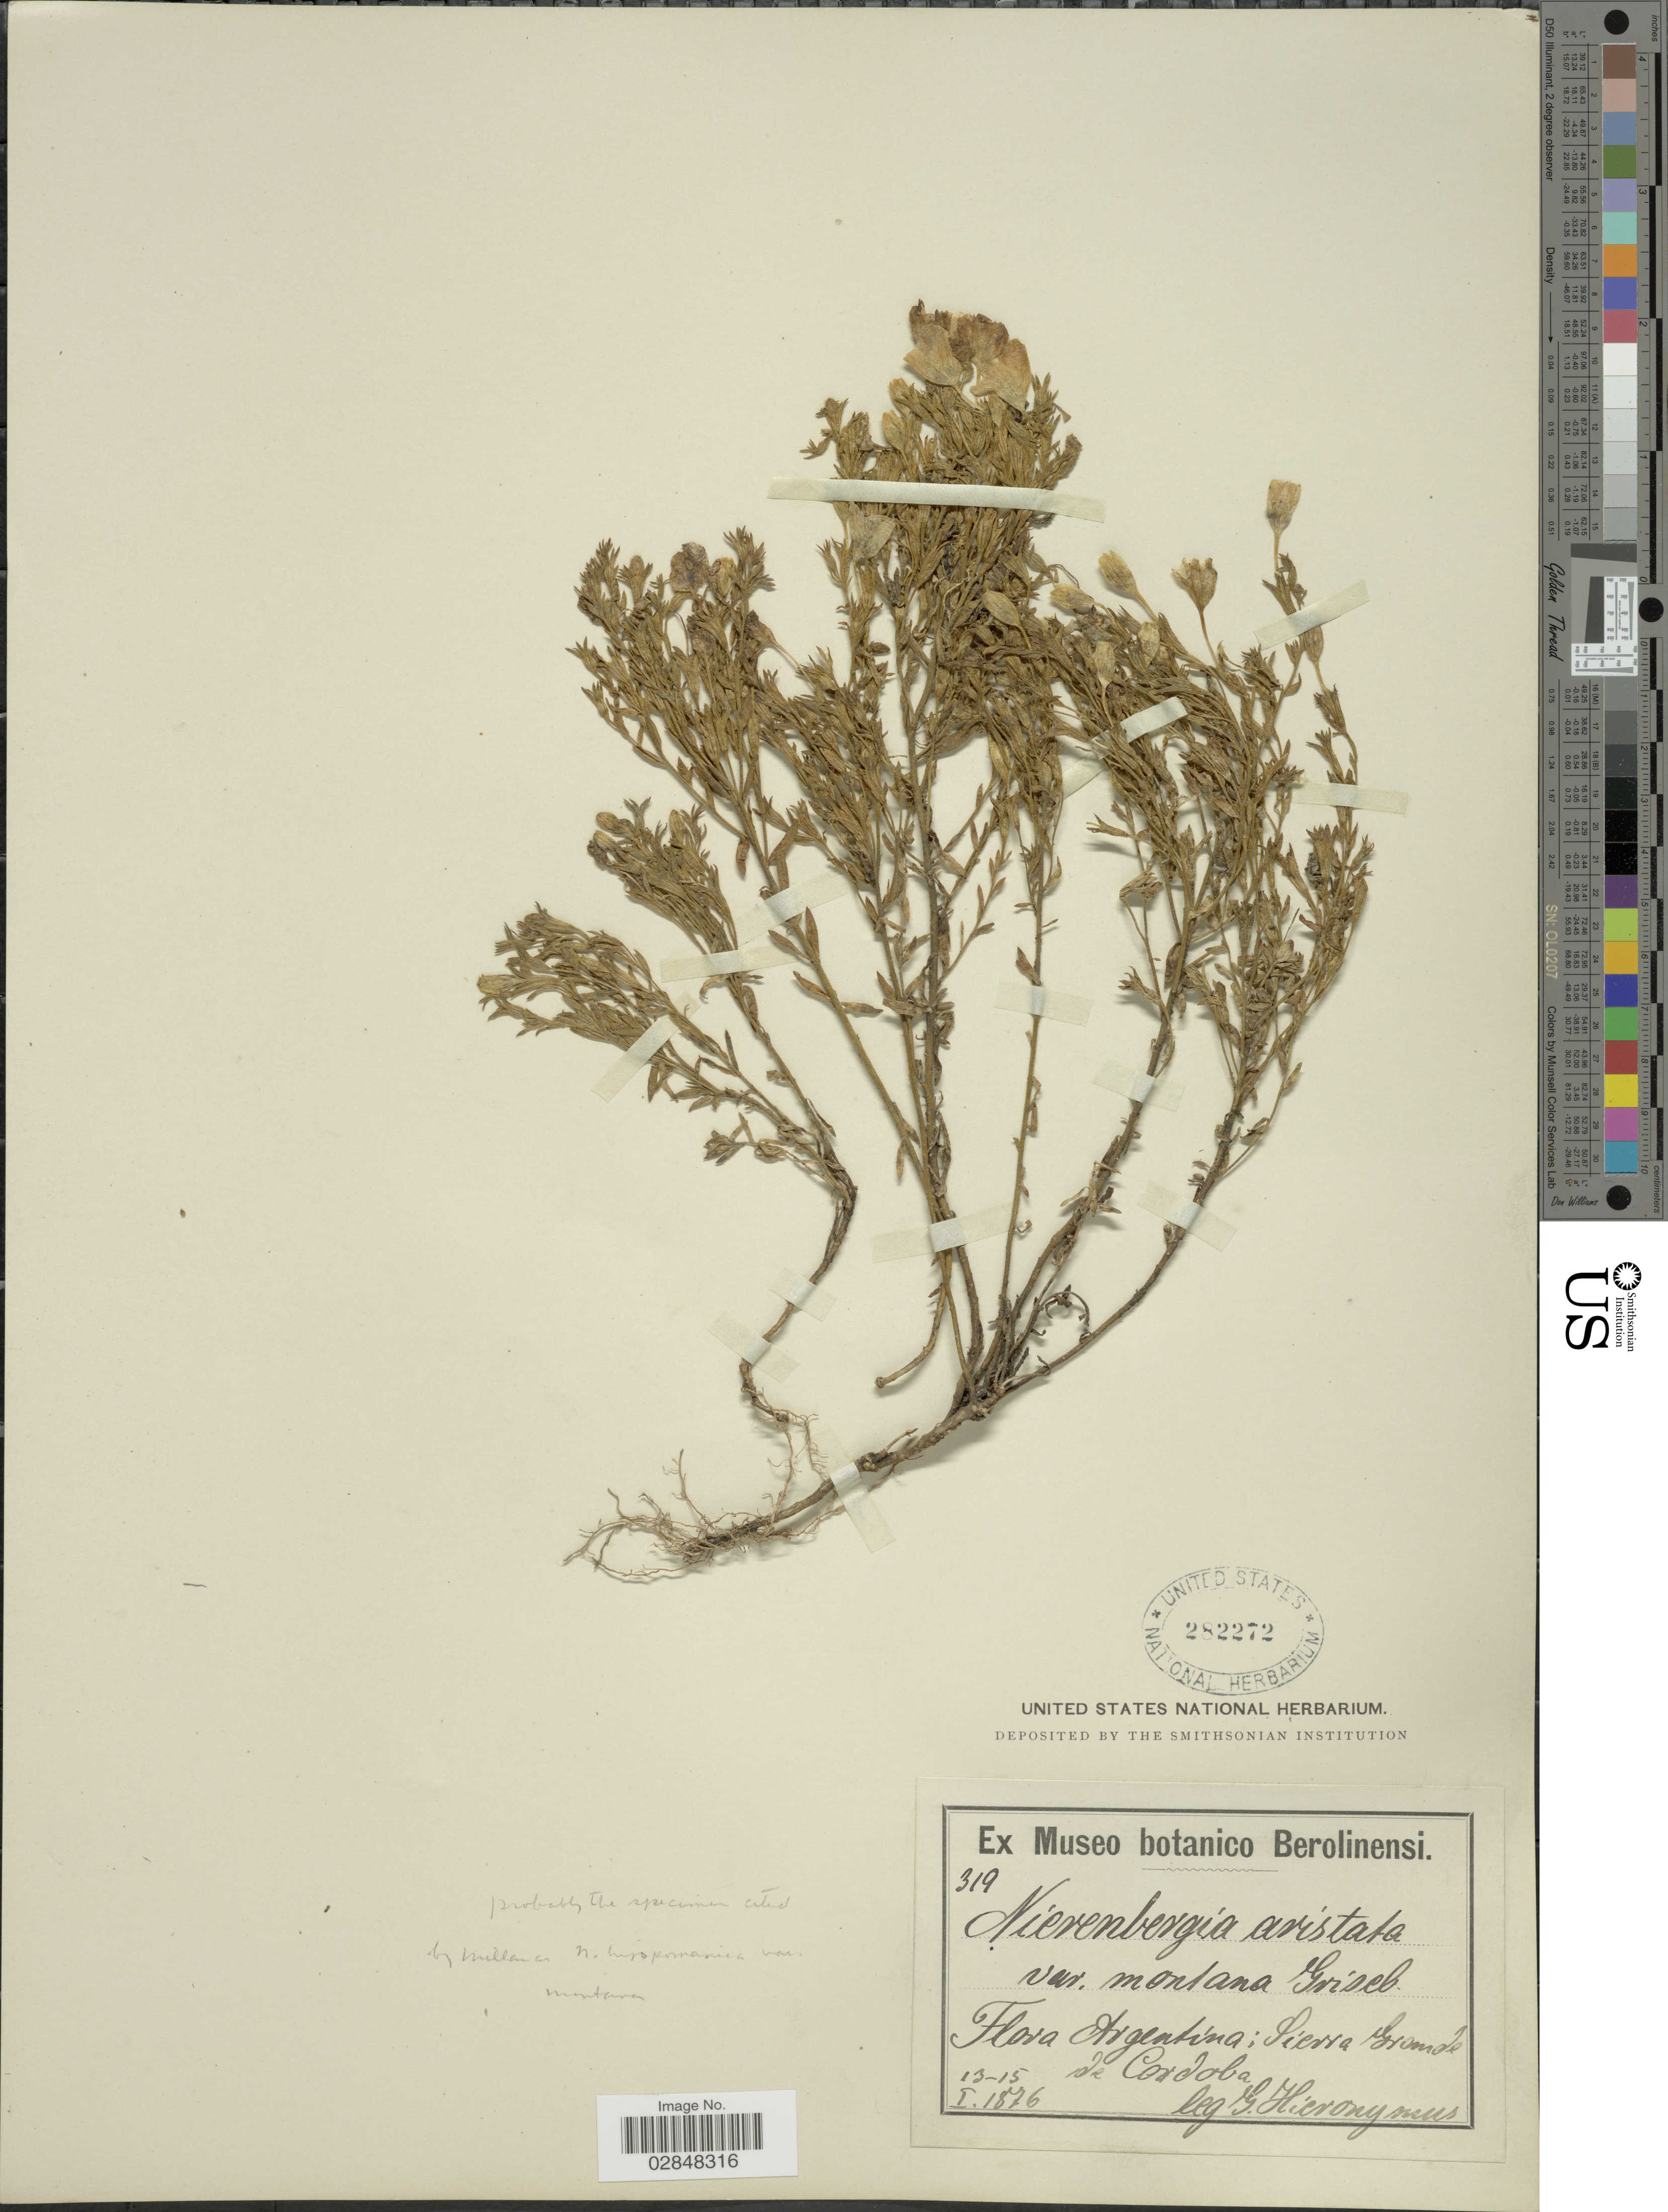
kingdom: Plantae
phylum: Tracheophyta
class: Magnoliopsida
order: Solanales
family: Solanaceae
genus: Nierembergia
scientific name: Nierembergia linariifolia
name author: Graham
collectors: G. H. Hieronymus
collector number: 319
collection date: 1876-01-13/1876-01-15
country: Argentina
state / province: Cordoba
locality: Sierra Grande de Cordoba.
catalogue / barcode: US 282272